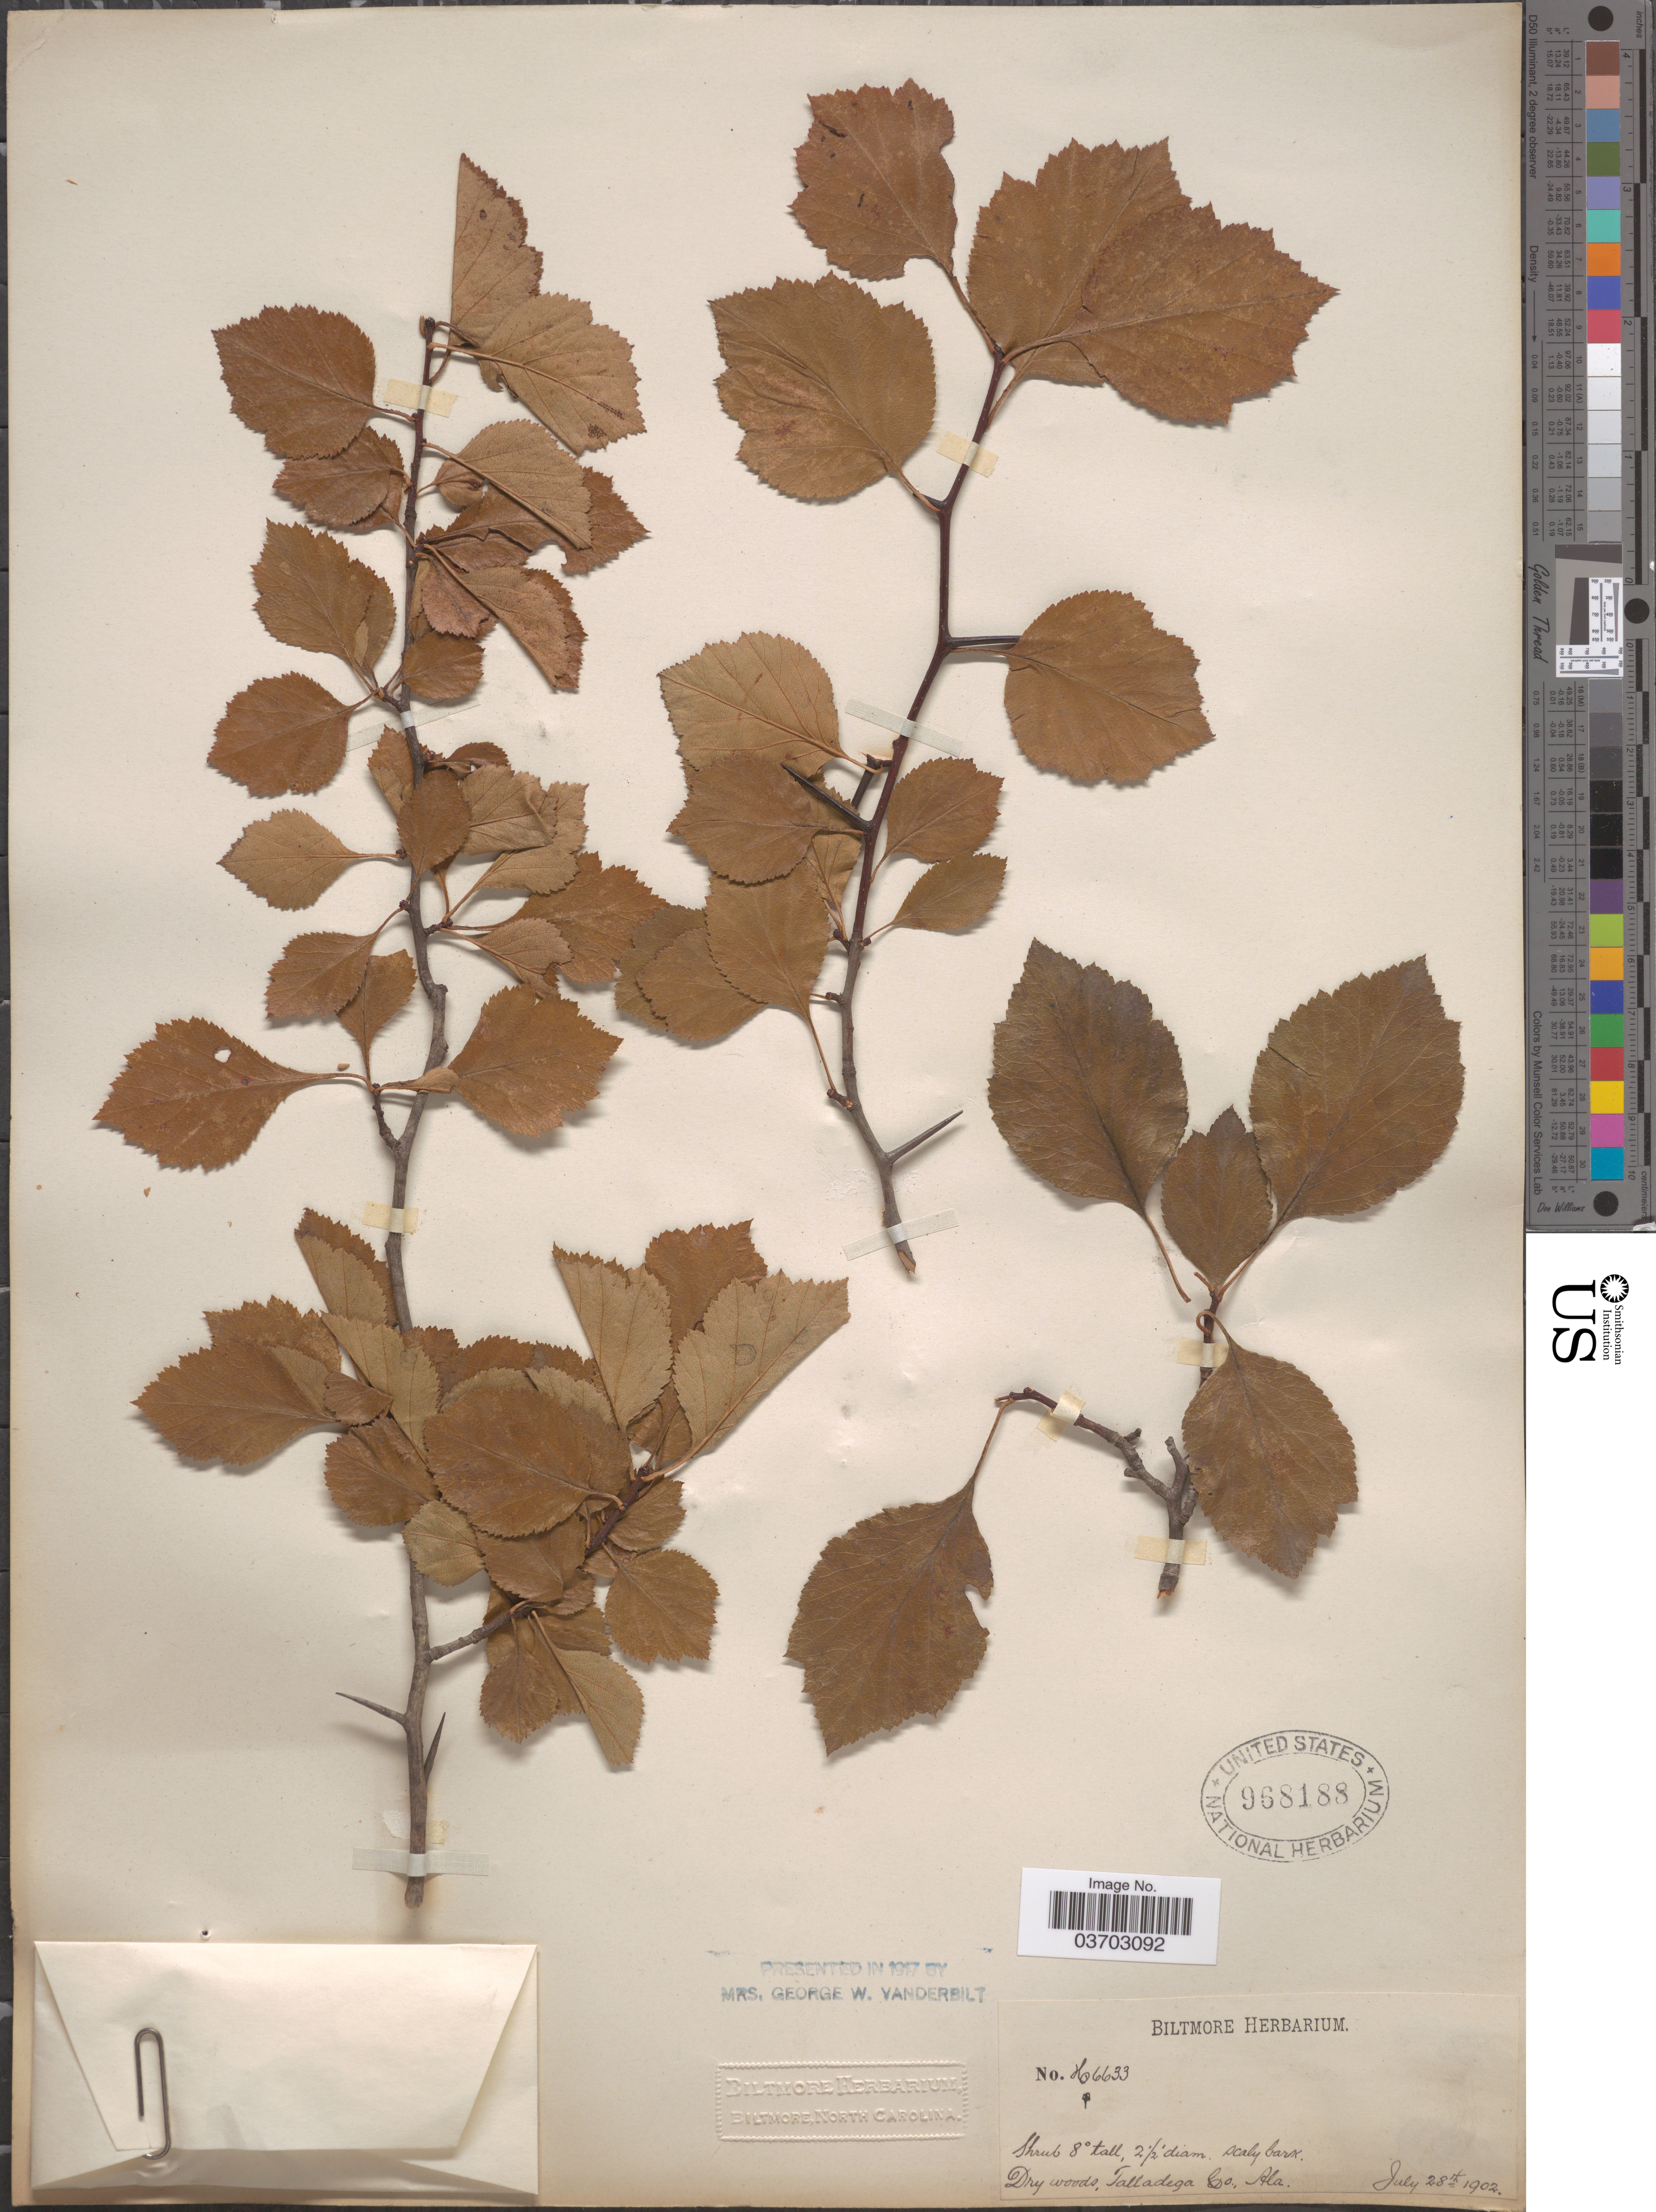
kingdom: Plantae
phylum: Tracheophyta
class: Magnoliopsida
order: Rosales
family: Rosaceae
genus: Crataegus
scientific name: Crataegus sp.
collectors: ex herb. Biltmore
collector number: H6633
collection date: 1902-07-28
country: United States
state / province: Alabama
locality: Talladega Co.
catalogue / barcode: US 968188